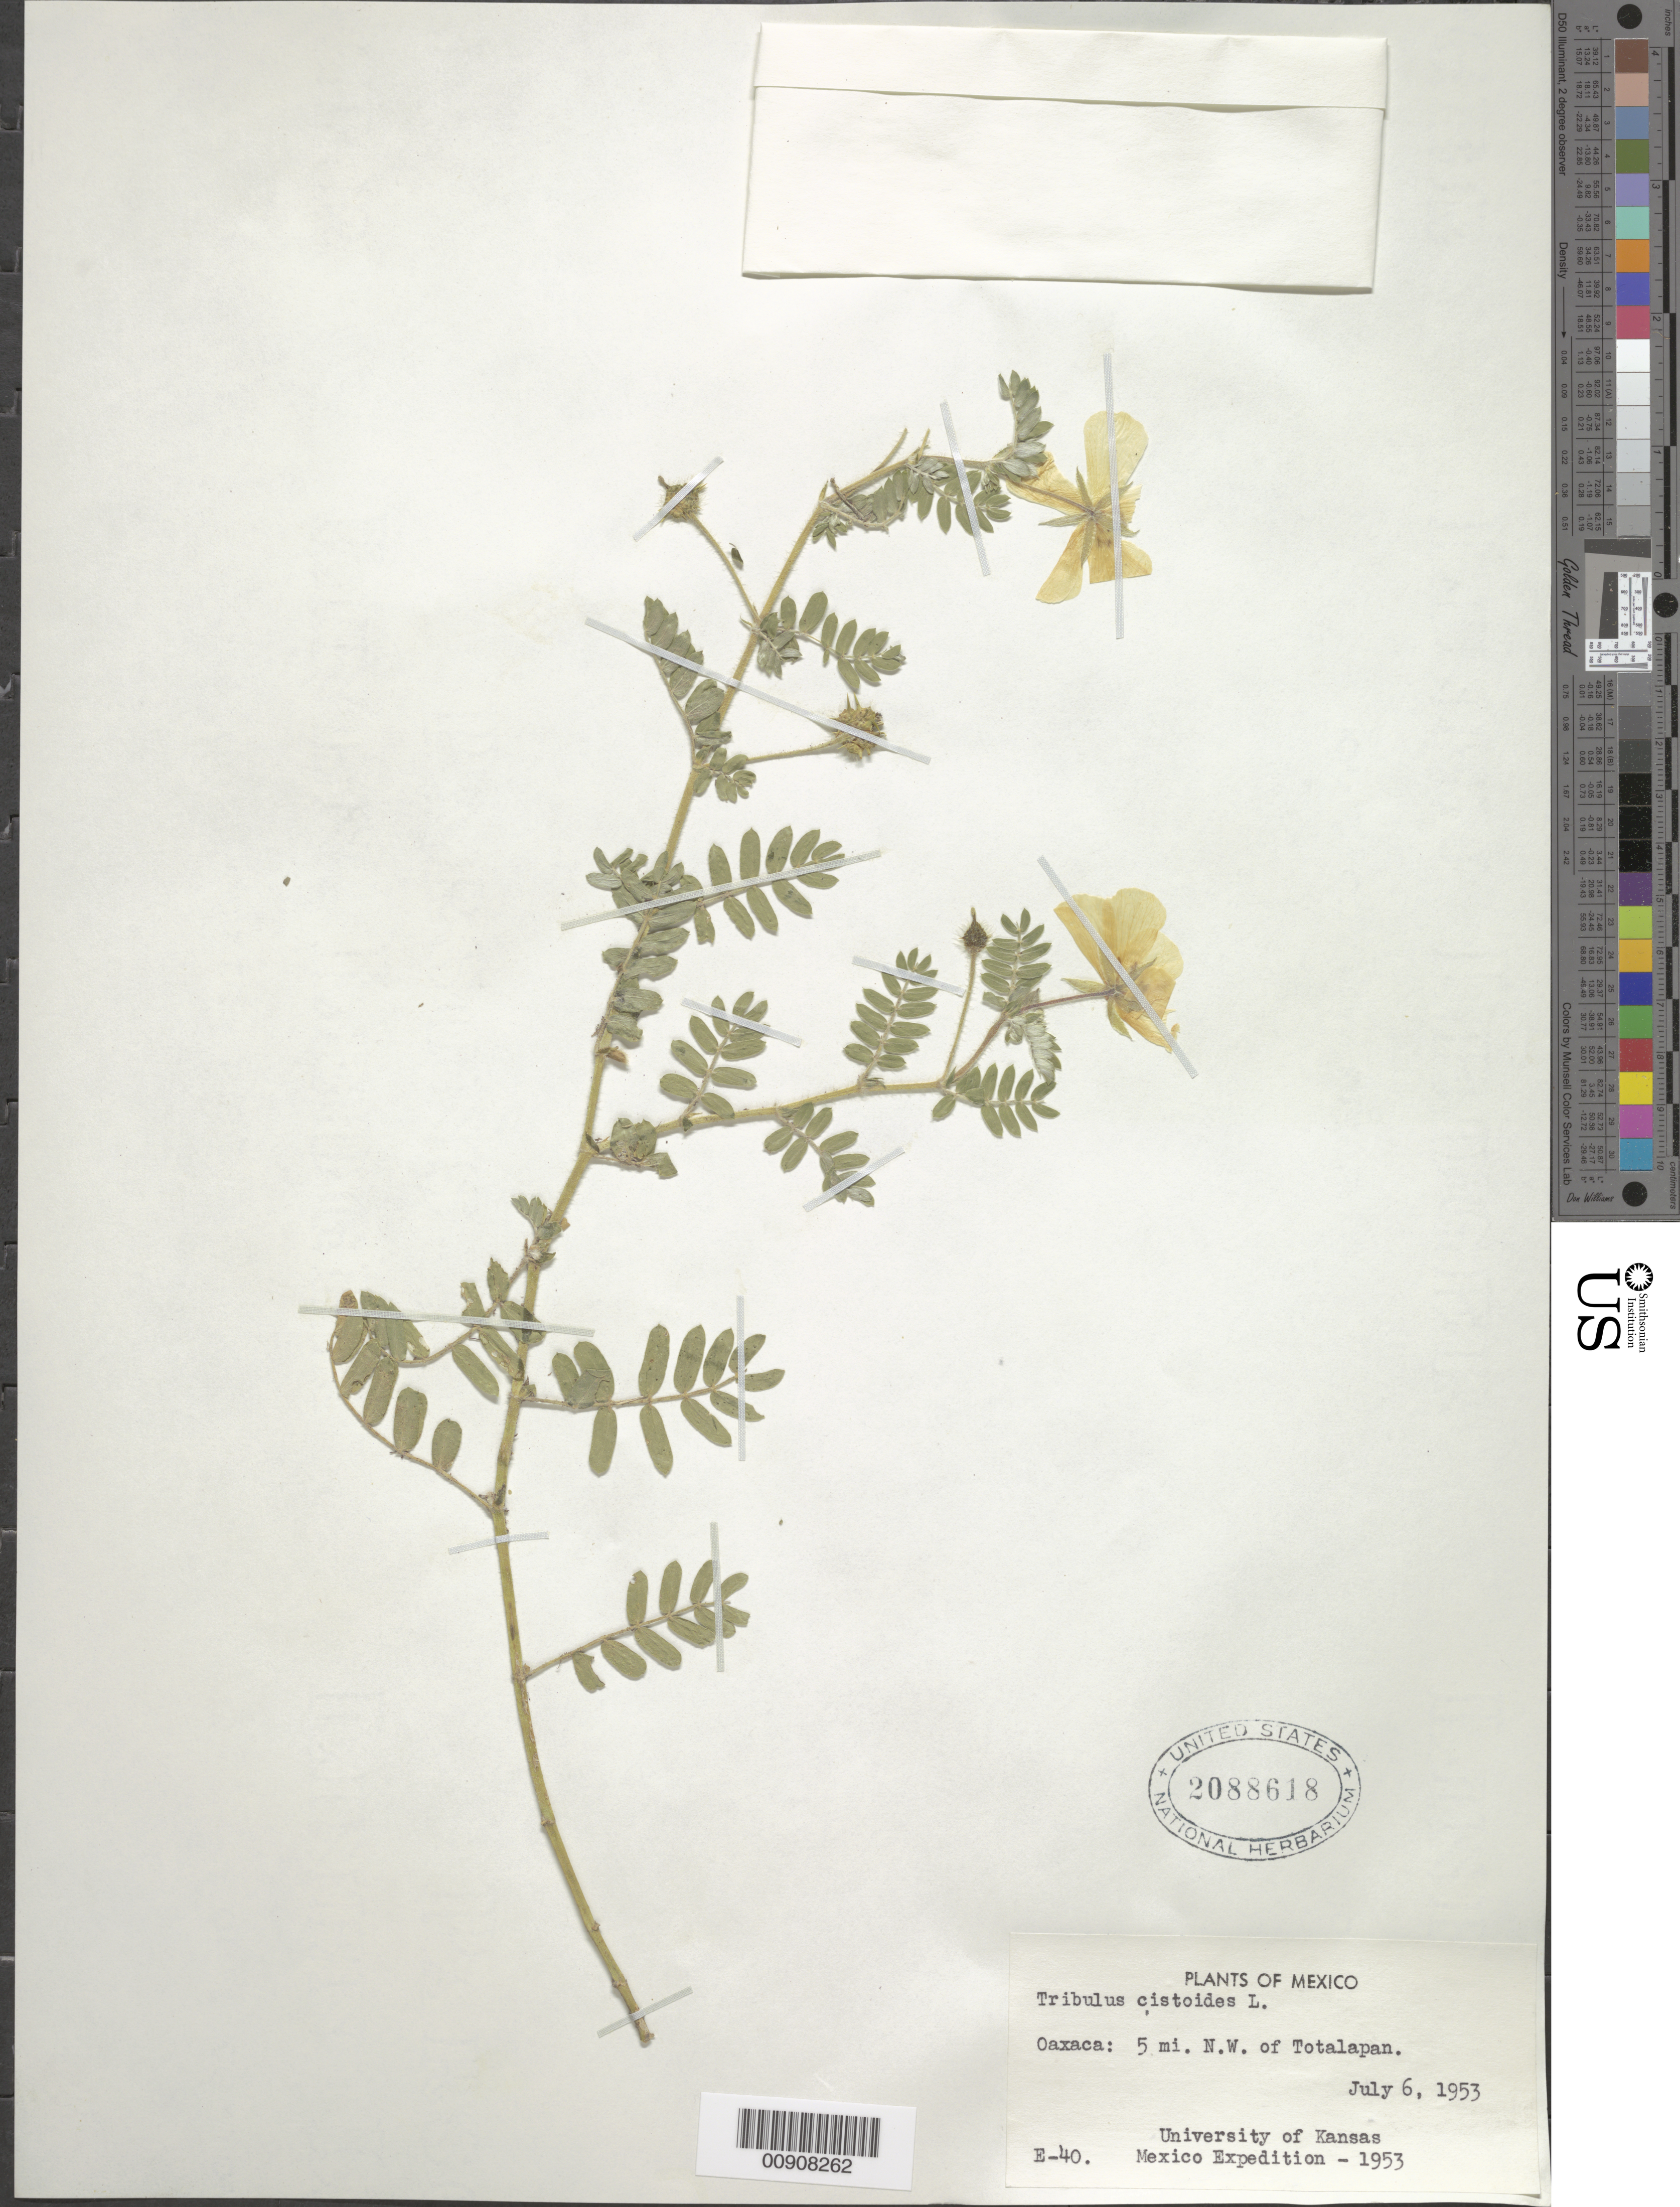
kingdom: Plantae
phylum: Tracheophyta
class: Magnoliopsida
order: Zygophyllales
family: Zygophyllaceae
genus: Tribulus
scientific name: Tribulus cistoides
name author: L.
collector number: E-40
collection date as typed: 06 Jul 1953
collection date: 1953-07-06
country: Mexico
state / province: Oaxaca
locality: Oaxaca: 5 mi. NW of Totalapan.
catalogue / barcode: US 2088618